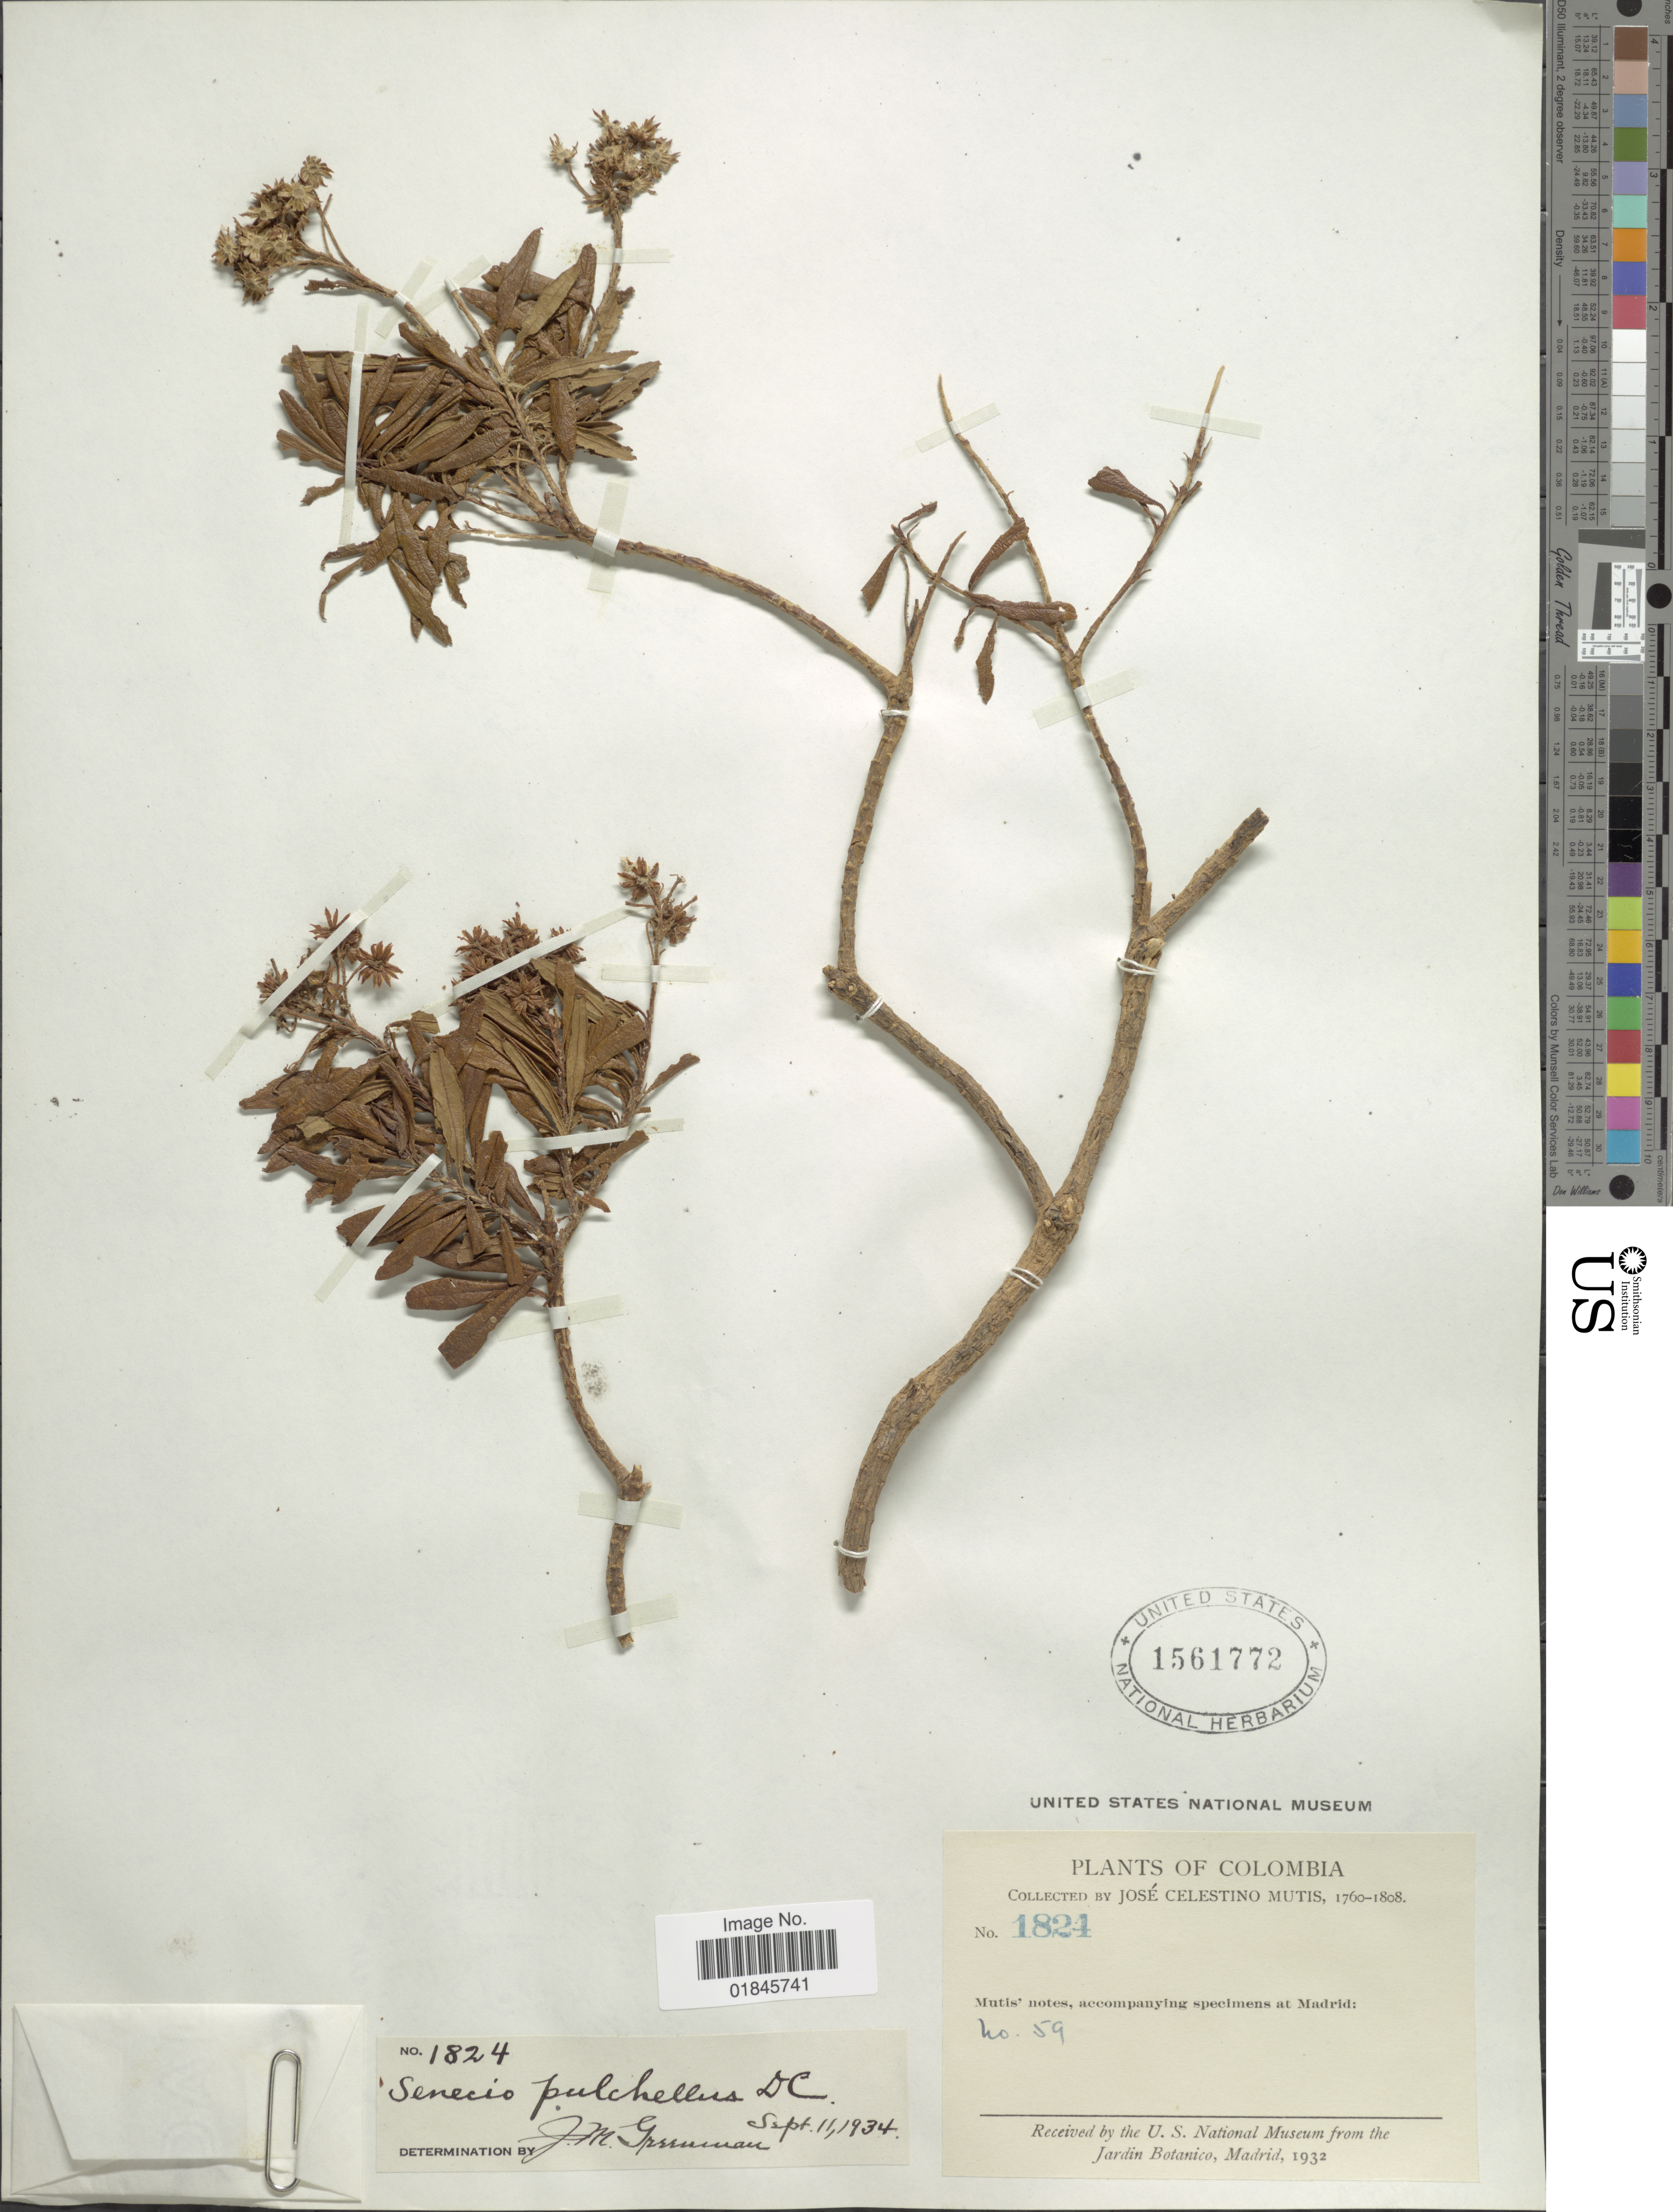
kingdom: Plantae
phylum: Tracheophyta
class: Magnoliopsida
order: Asterales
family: Asteraceae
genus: Pentacalia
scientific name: Pentacalia pulchella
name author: (Kunth) Cuatrec.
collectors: J. C. B. Mutis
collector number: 1824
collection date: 1760/1808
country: Colombia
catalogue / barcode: US 1561772